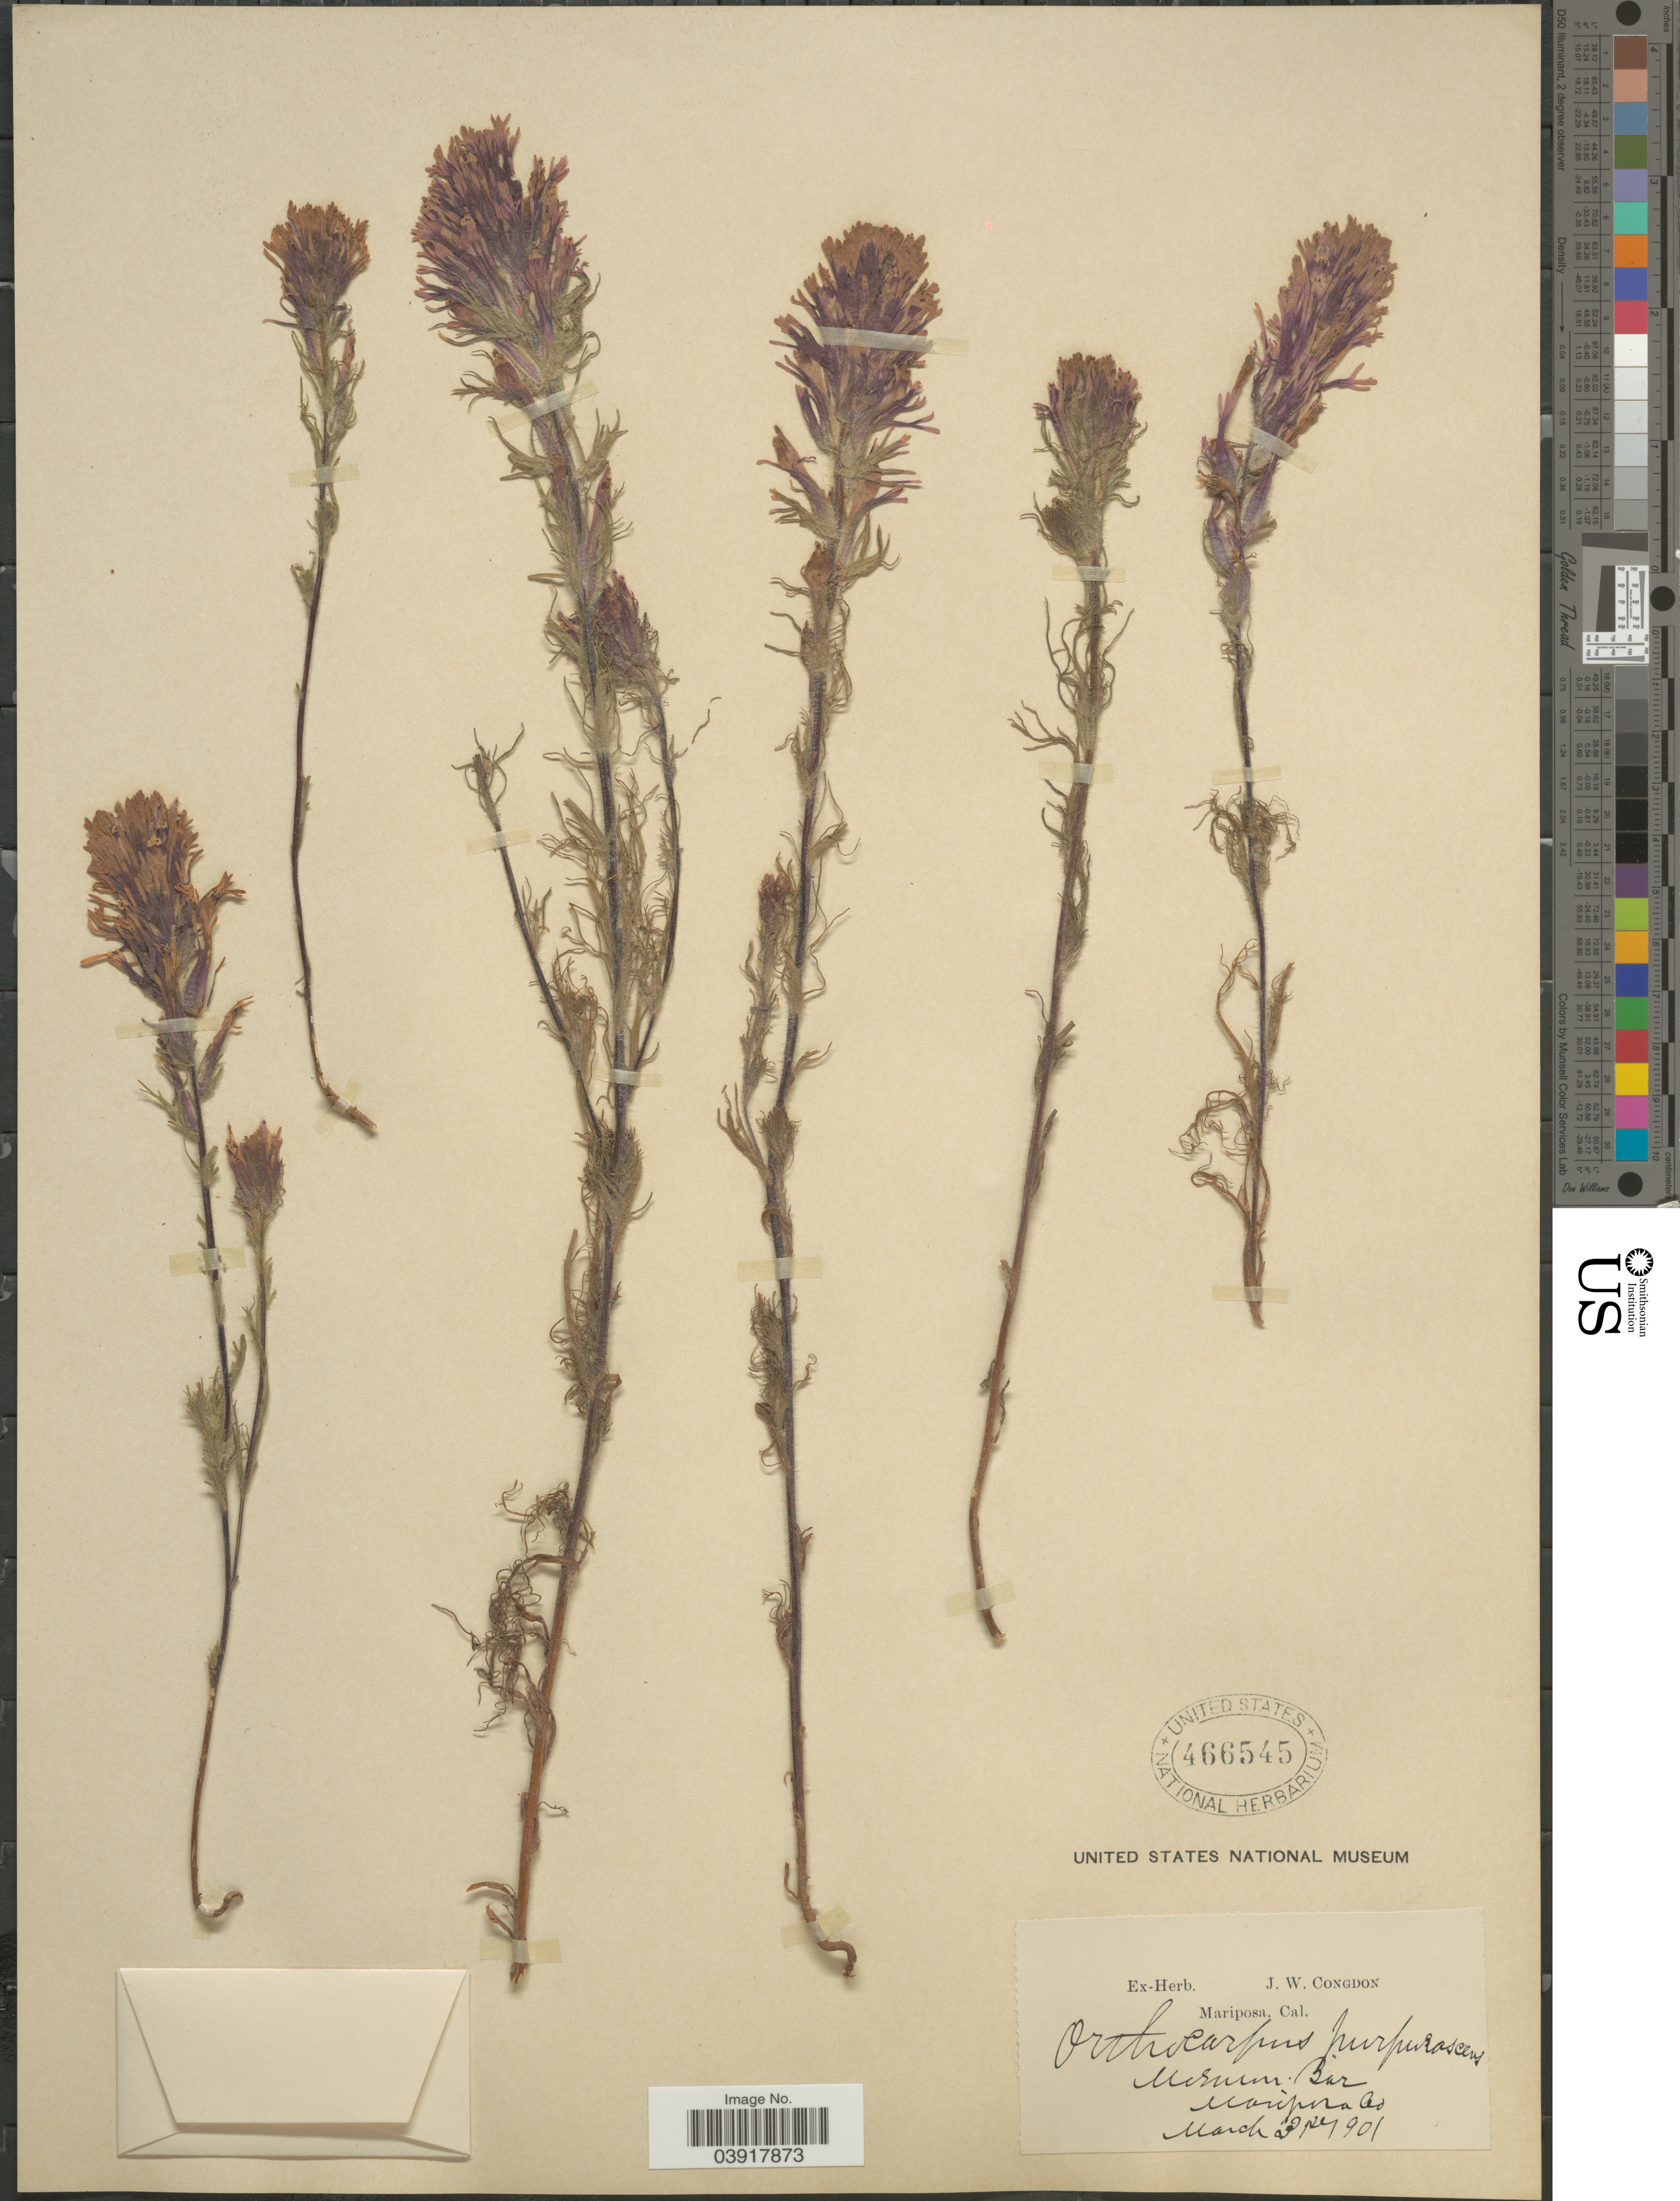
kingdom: Plantae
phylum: Tracheophyta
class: Magnoliopsida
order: Lamiales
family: Orobanchaceae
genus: Orthocarpus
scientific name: Orthocarpus purpurascens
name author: Benth.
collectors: J. W. Congdon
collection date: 1901-03-03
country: United States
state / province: California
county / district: Mariposa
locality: Mormon Bar. Mariposa Co.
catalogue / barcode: US 466545